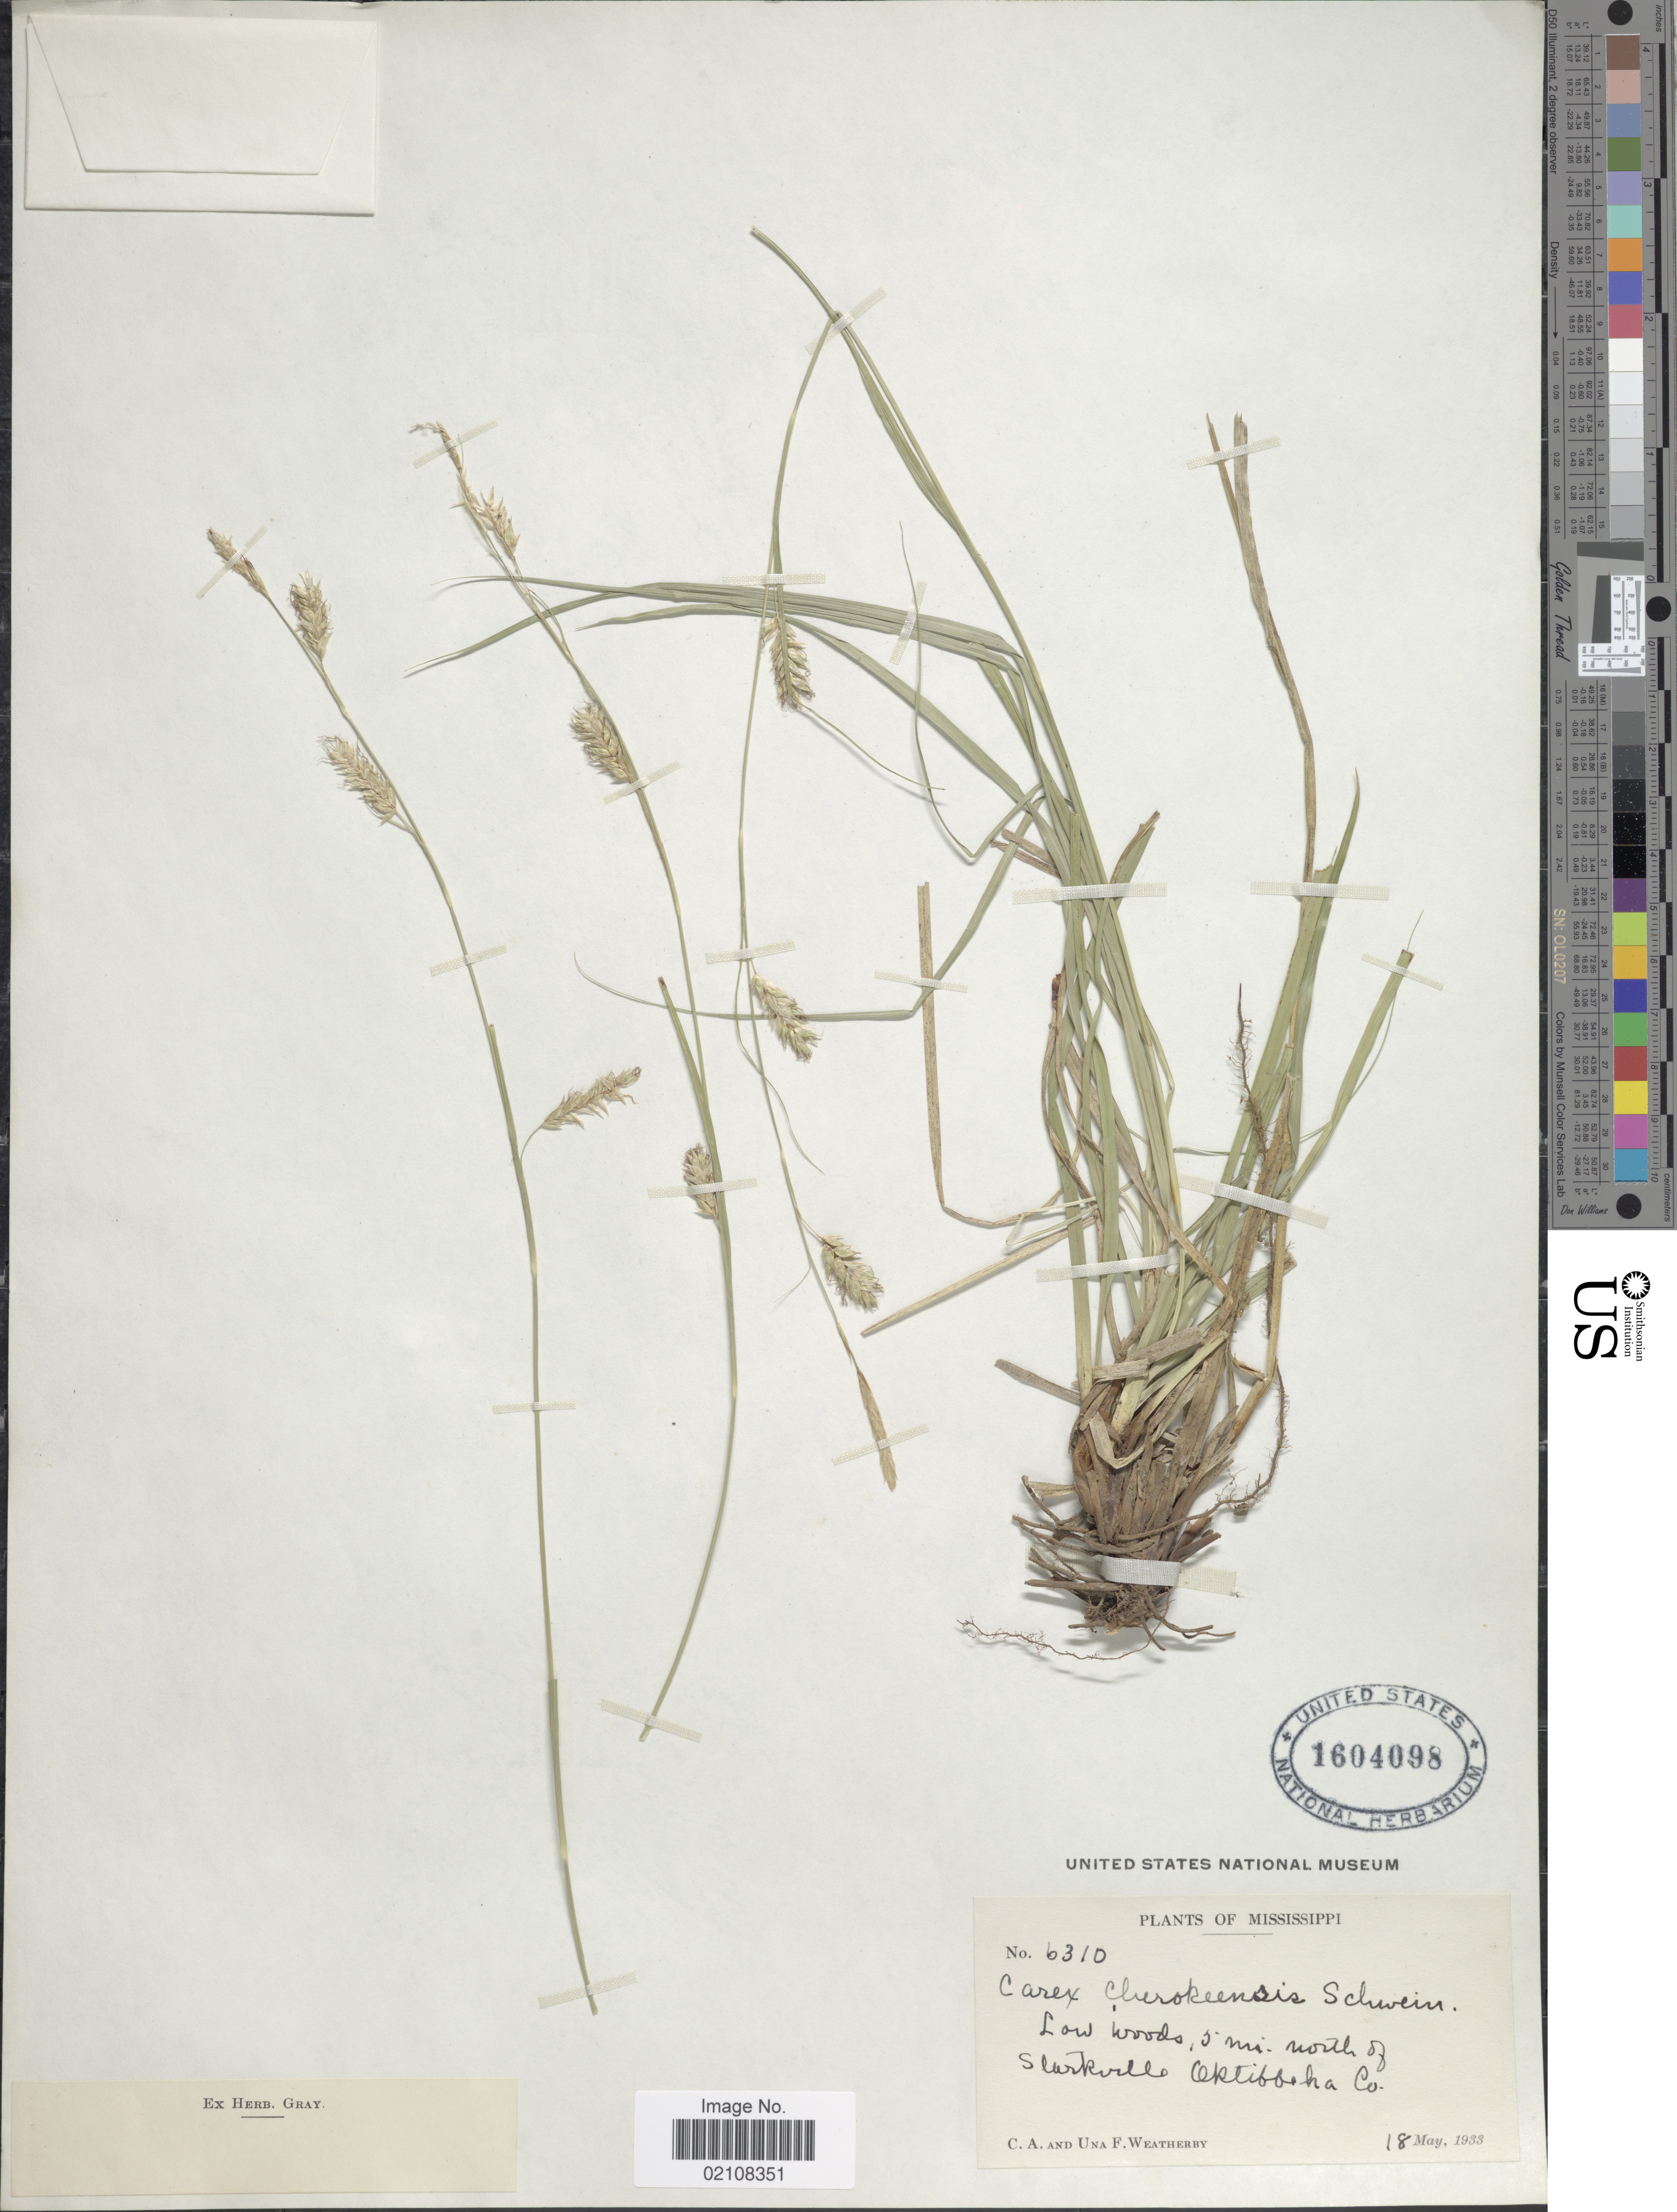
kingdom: Plantae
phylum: Tracheophyta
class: Liliopsida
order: Poales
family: Cyperaceae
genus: Carex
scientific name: Carex cherokeensis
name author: Schwein.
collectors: C. A. Weatherby & U. L. Weatherby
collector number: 6310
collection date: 1933-05-18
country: United States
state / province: Mississippi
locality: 5 mi. north of Starkville Oktibbeha Co.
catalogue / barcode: US 1604098